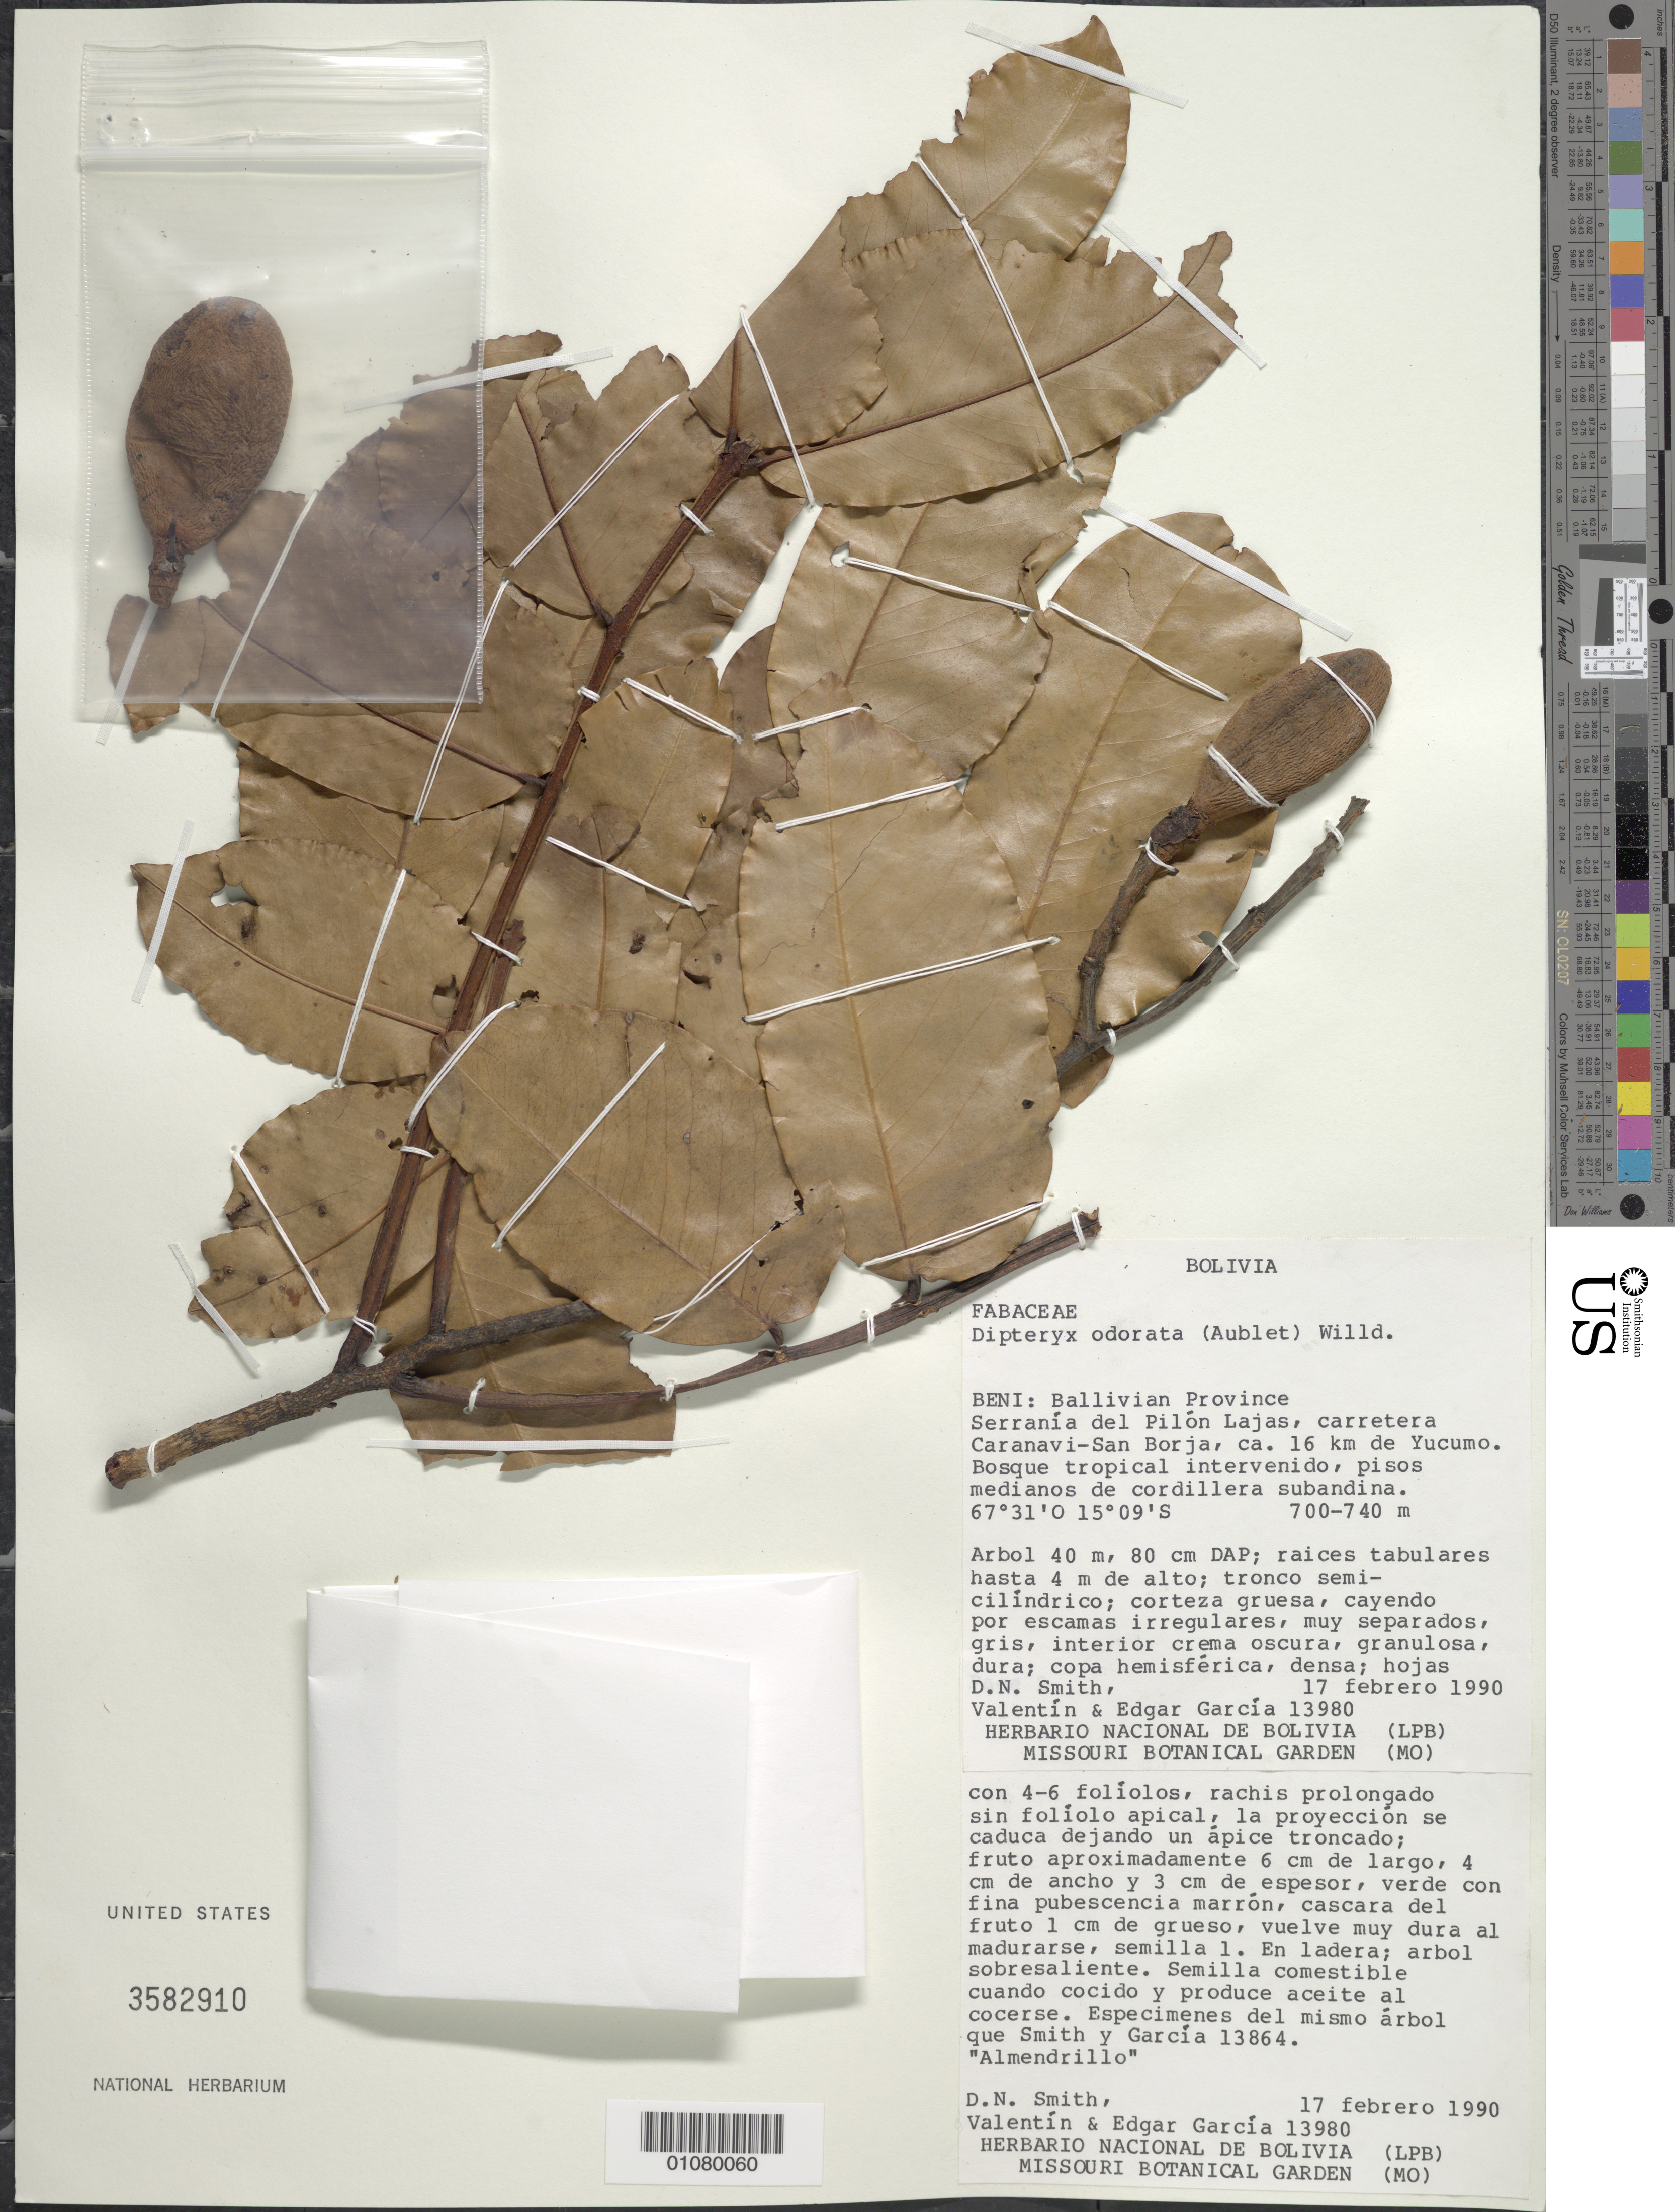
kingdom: Plantae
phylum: Tracheophyta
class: Magnoliopsida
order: Fabales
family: Fabaceae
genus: Dipteryx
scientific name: Dipteryx odorata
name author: (Aubl.) Willd.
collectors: D. Smith & E. Garcia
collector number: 13980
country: Bolivia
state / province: Beni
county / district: Ballivian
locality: Serrania del Pilon Lajas, Caranavi-San Borja, Yucumo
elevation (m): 700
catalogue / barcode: US 3582910